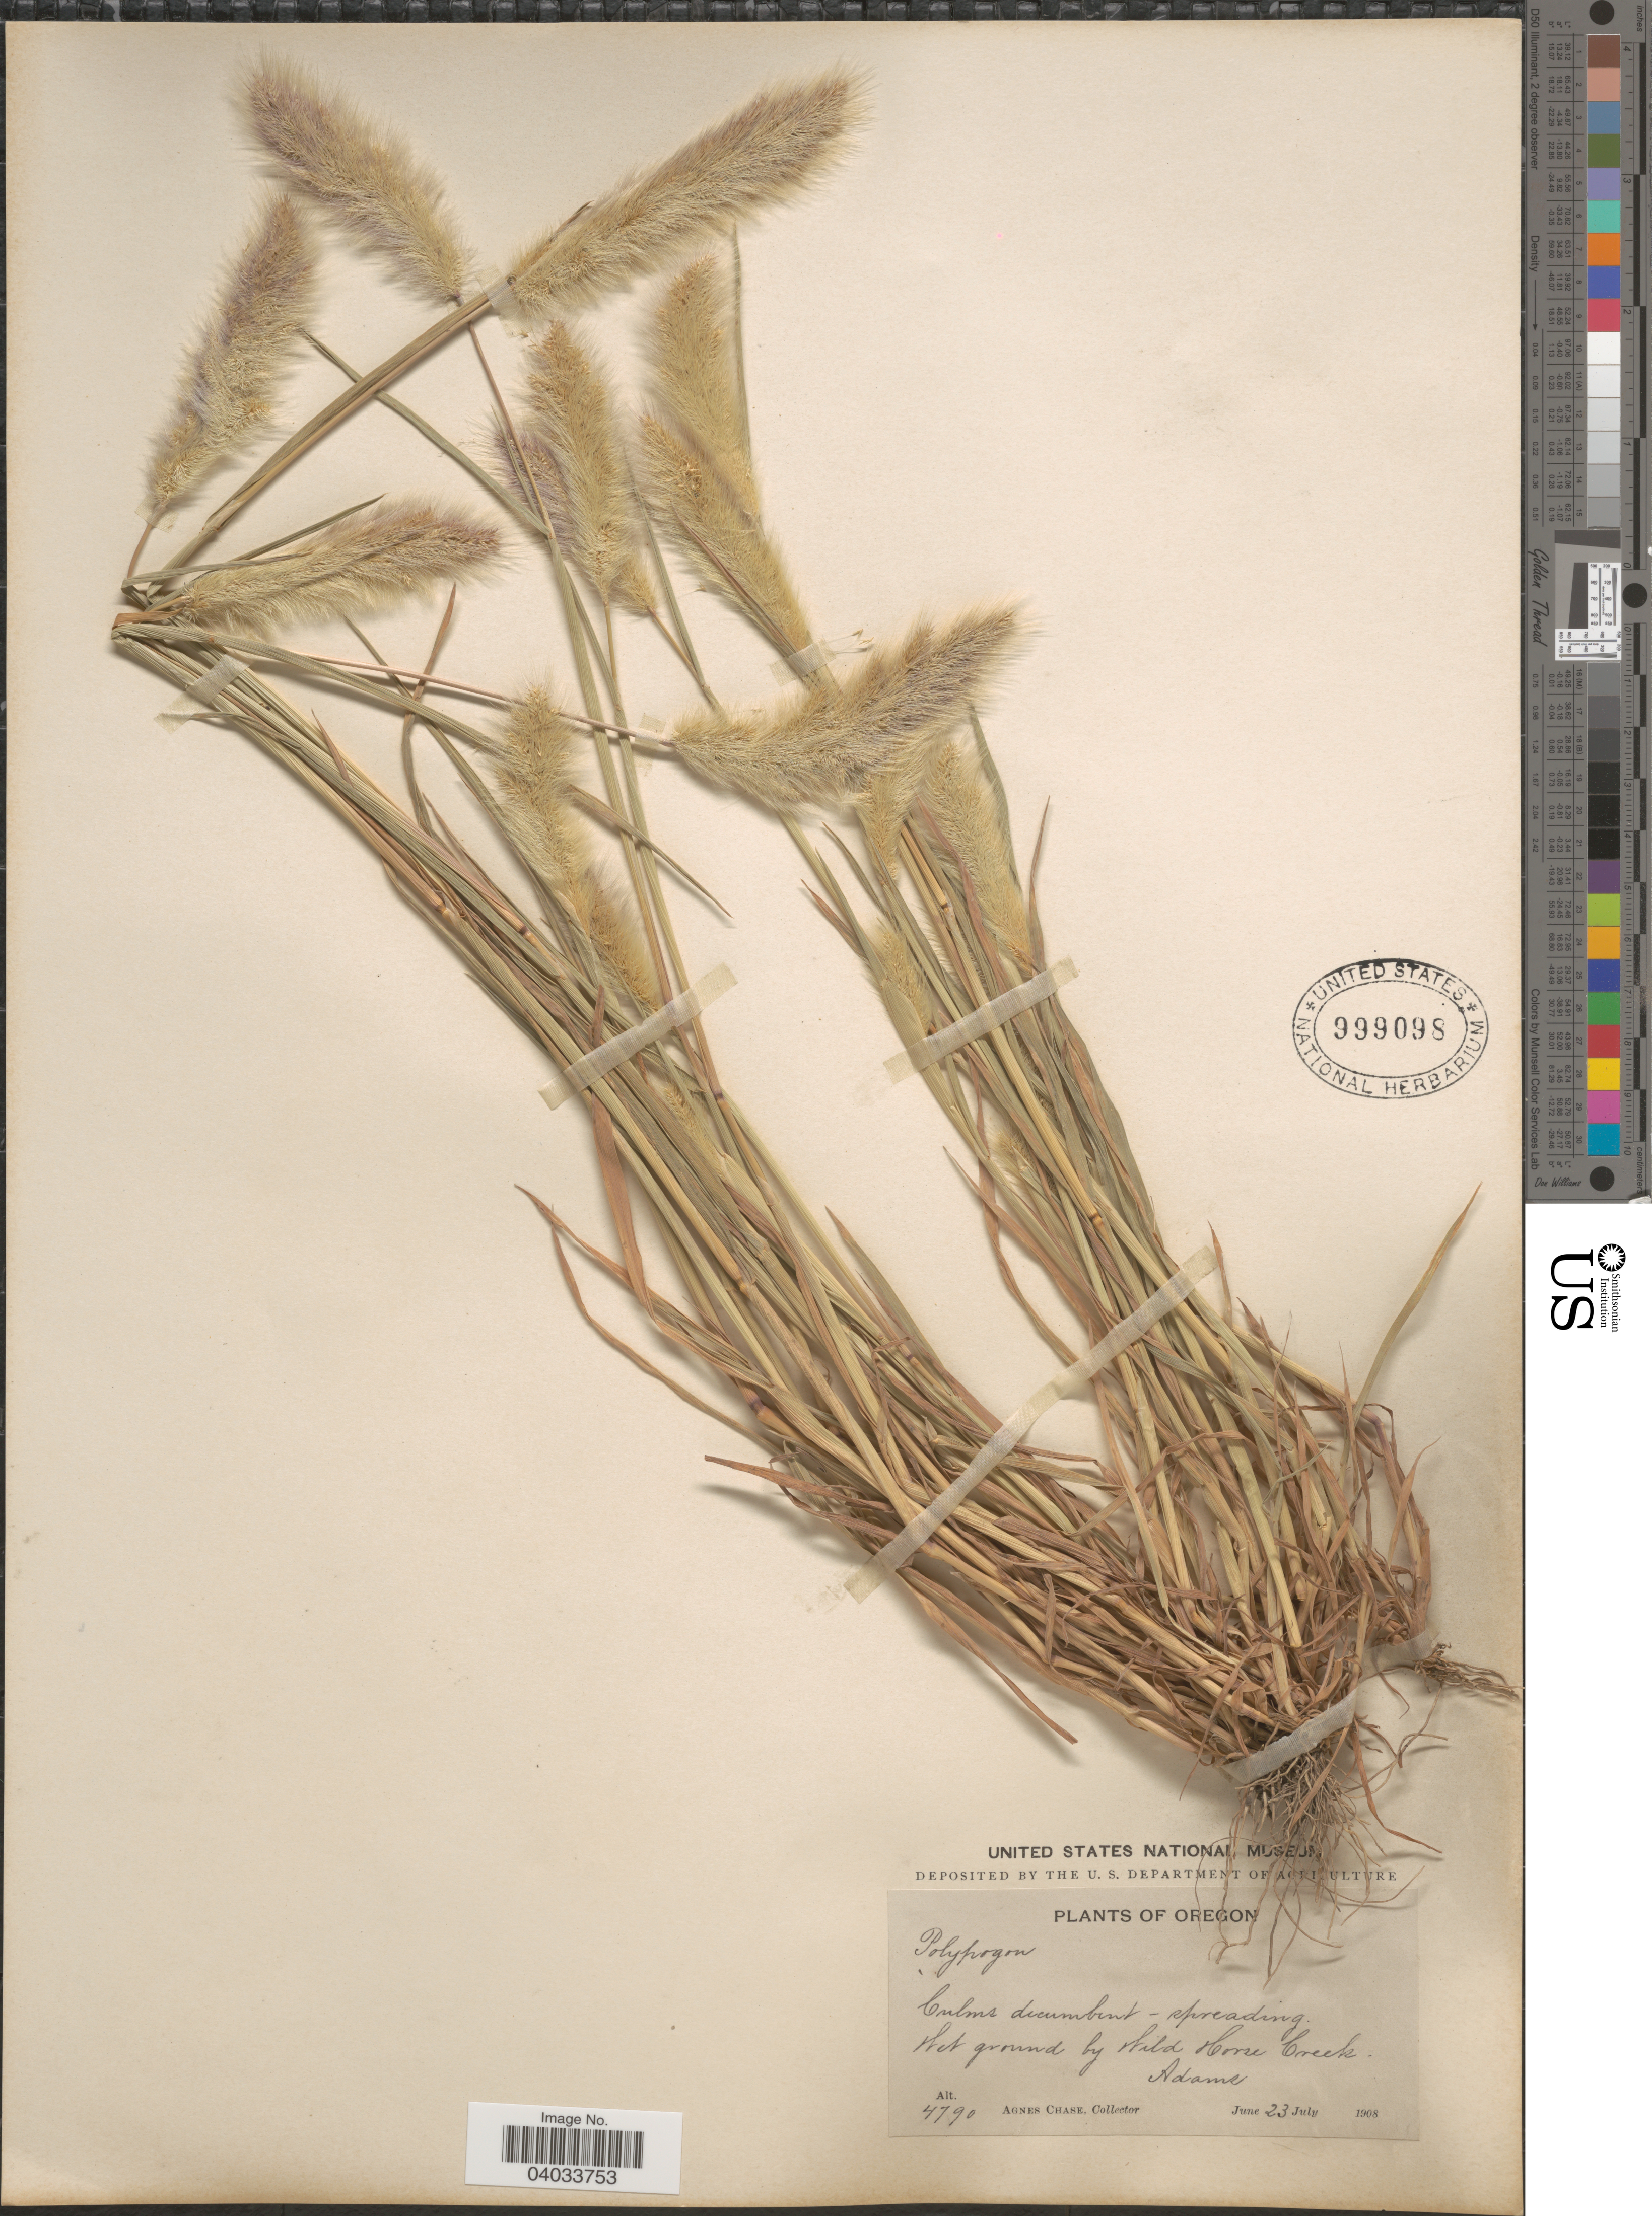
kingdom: Plantae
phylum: Tracheophyta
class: Liliopsida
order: Poales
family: Poaceae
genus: Polypogon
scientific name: Polypogon monspeliensis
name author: (L.) Desf.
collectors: A. Chase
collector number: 4790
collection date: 1908-06-23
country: United States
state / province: Oregon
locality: Wet ground by Wild Horse Creek. Adams.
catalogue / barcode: US 999098